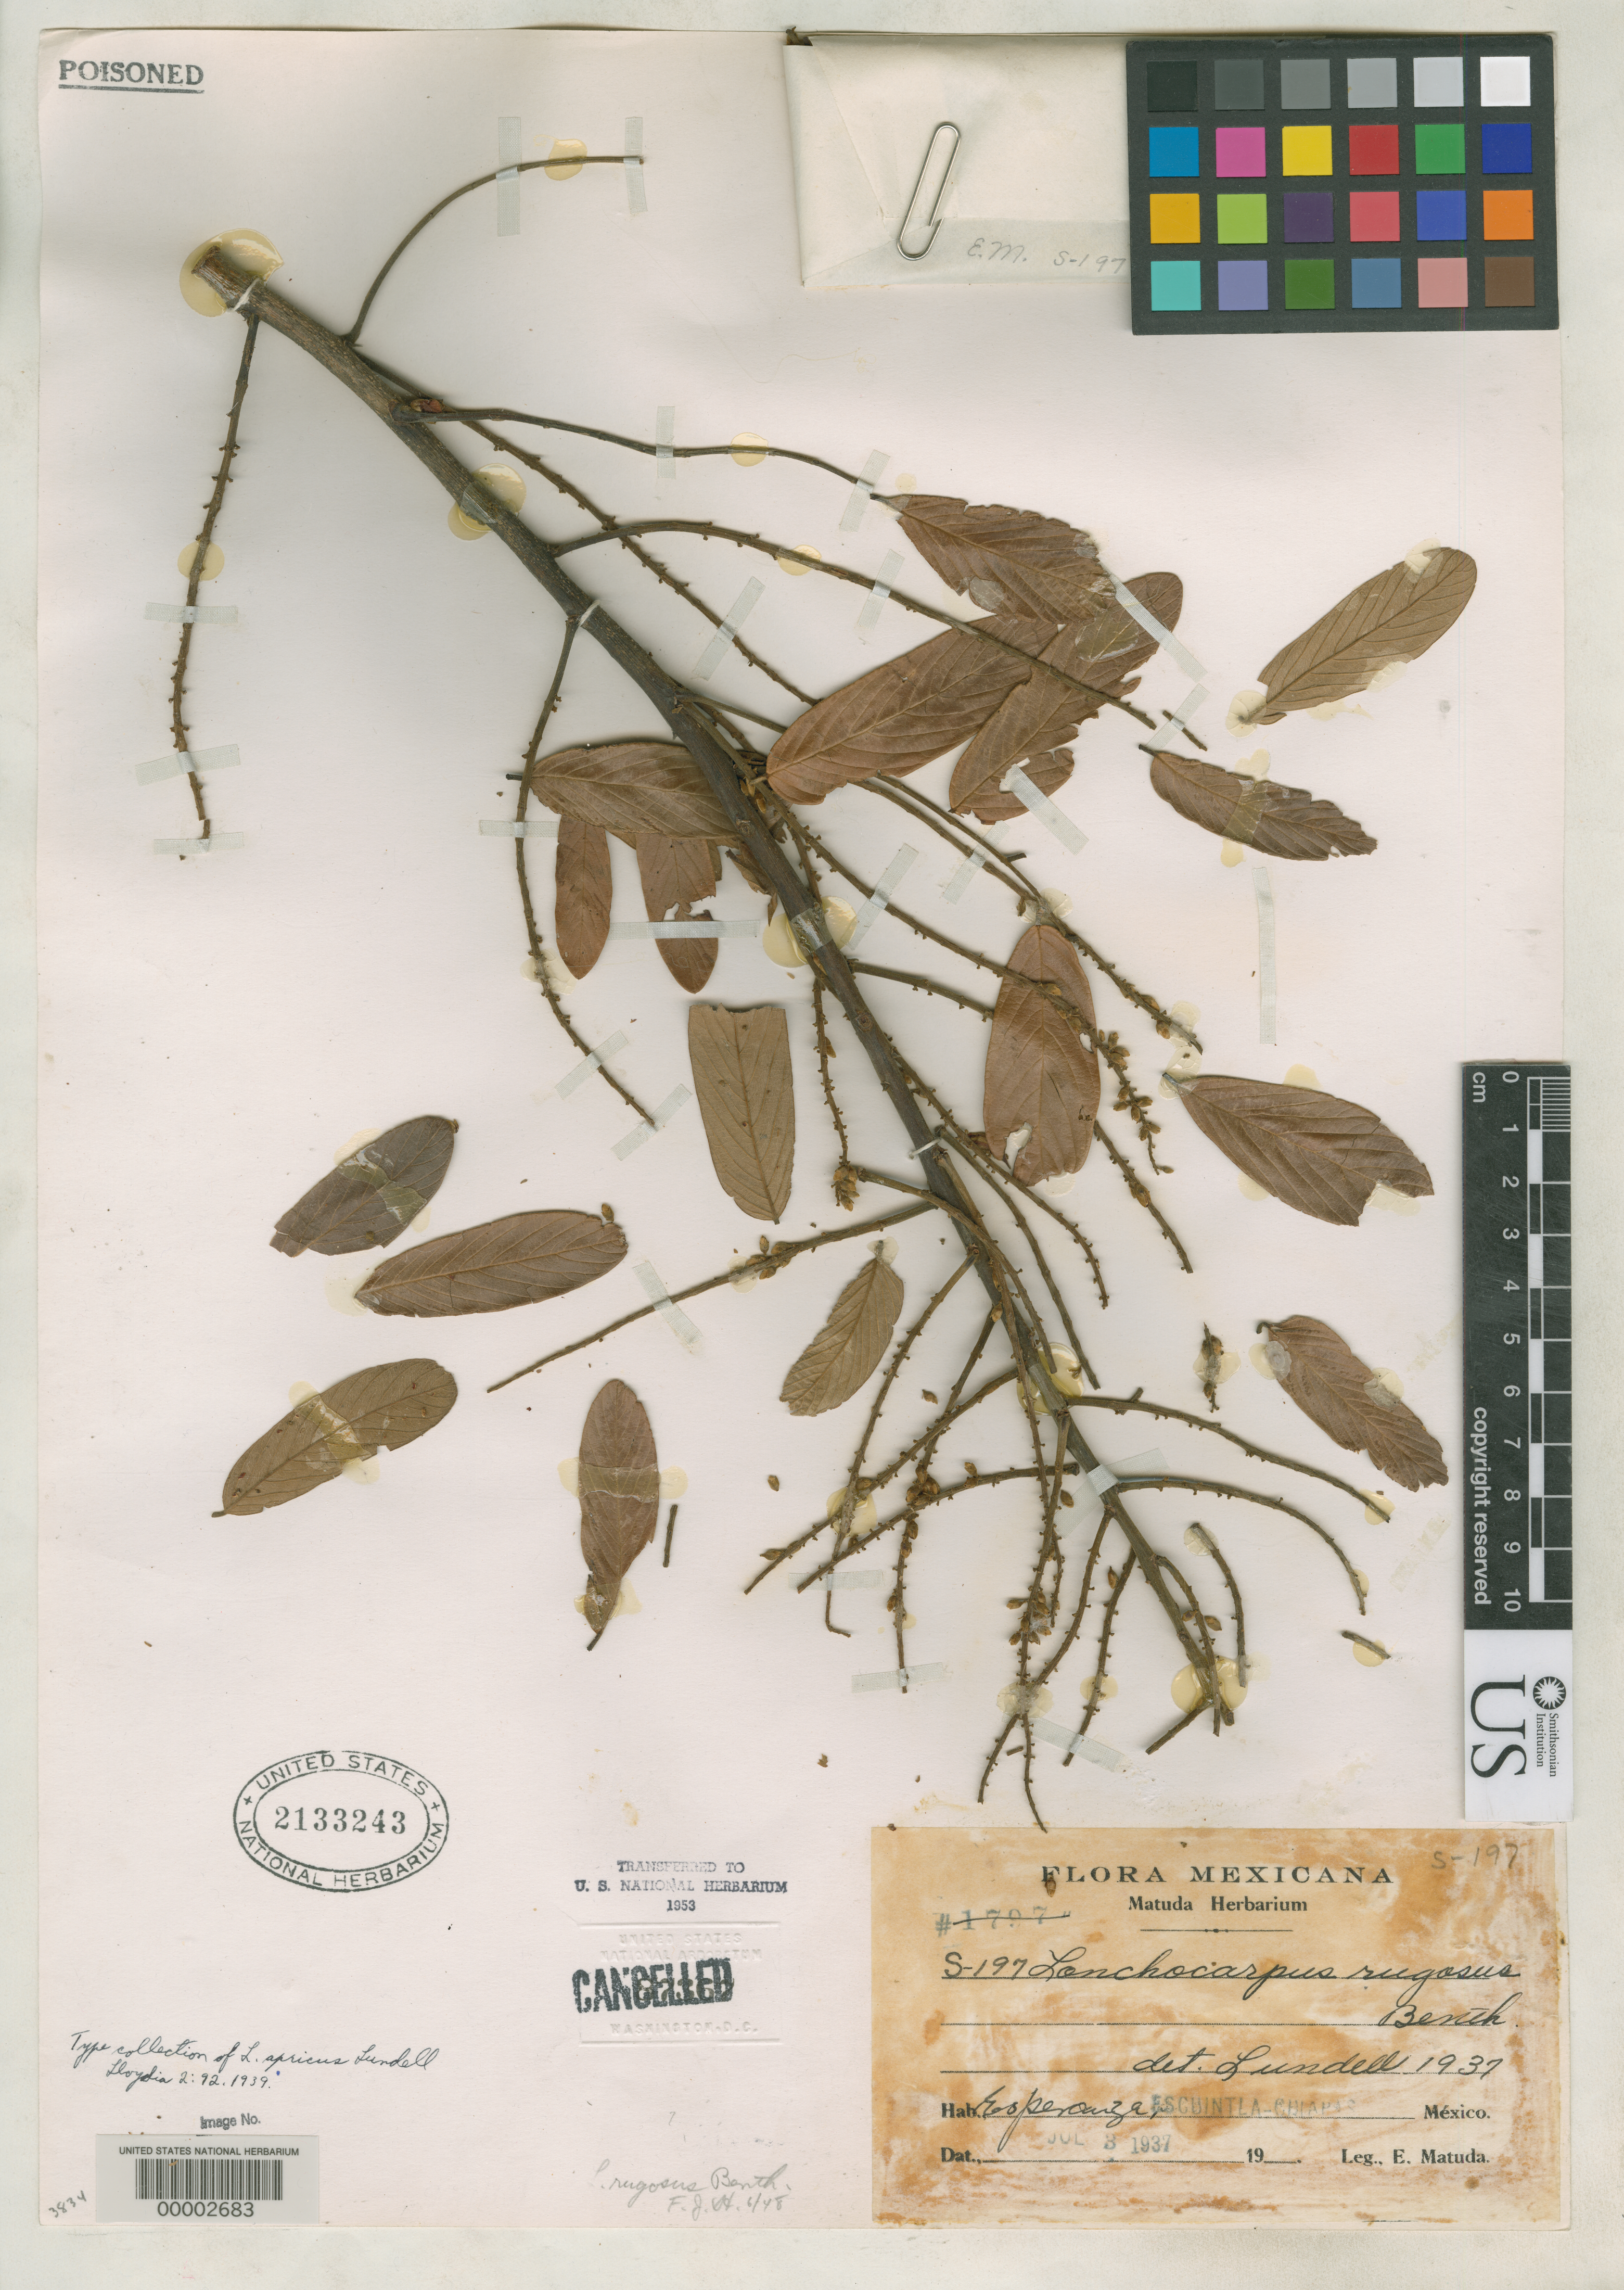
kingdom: Plantae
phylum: Tracheophyta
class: Magnoliopsida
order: Fabales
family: Fabaceae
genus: Lonchocarpus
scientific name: Lonchocarpus apricus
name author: Lundell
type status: Isotype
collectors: E. Matuda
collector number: S-197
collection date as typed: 03 Jul 1937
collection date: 1937-07-03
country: Mexico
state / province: Chiapas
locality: Finca Esperanza, Escuintla.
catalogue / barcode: US 2133243